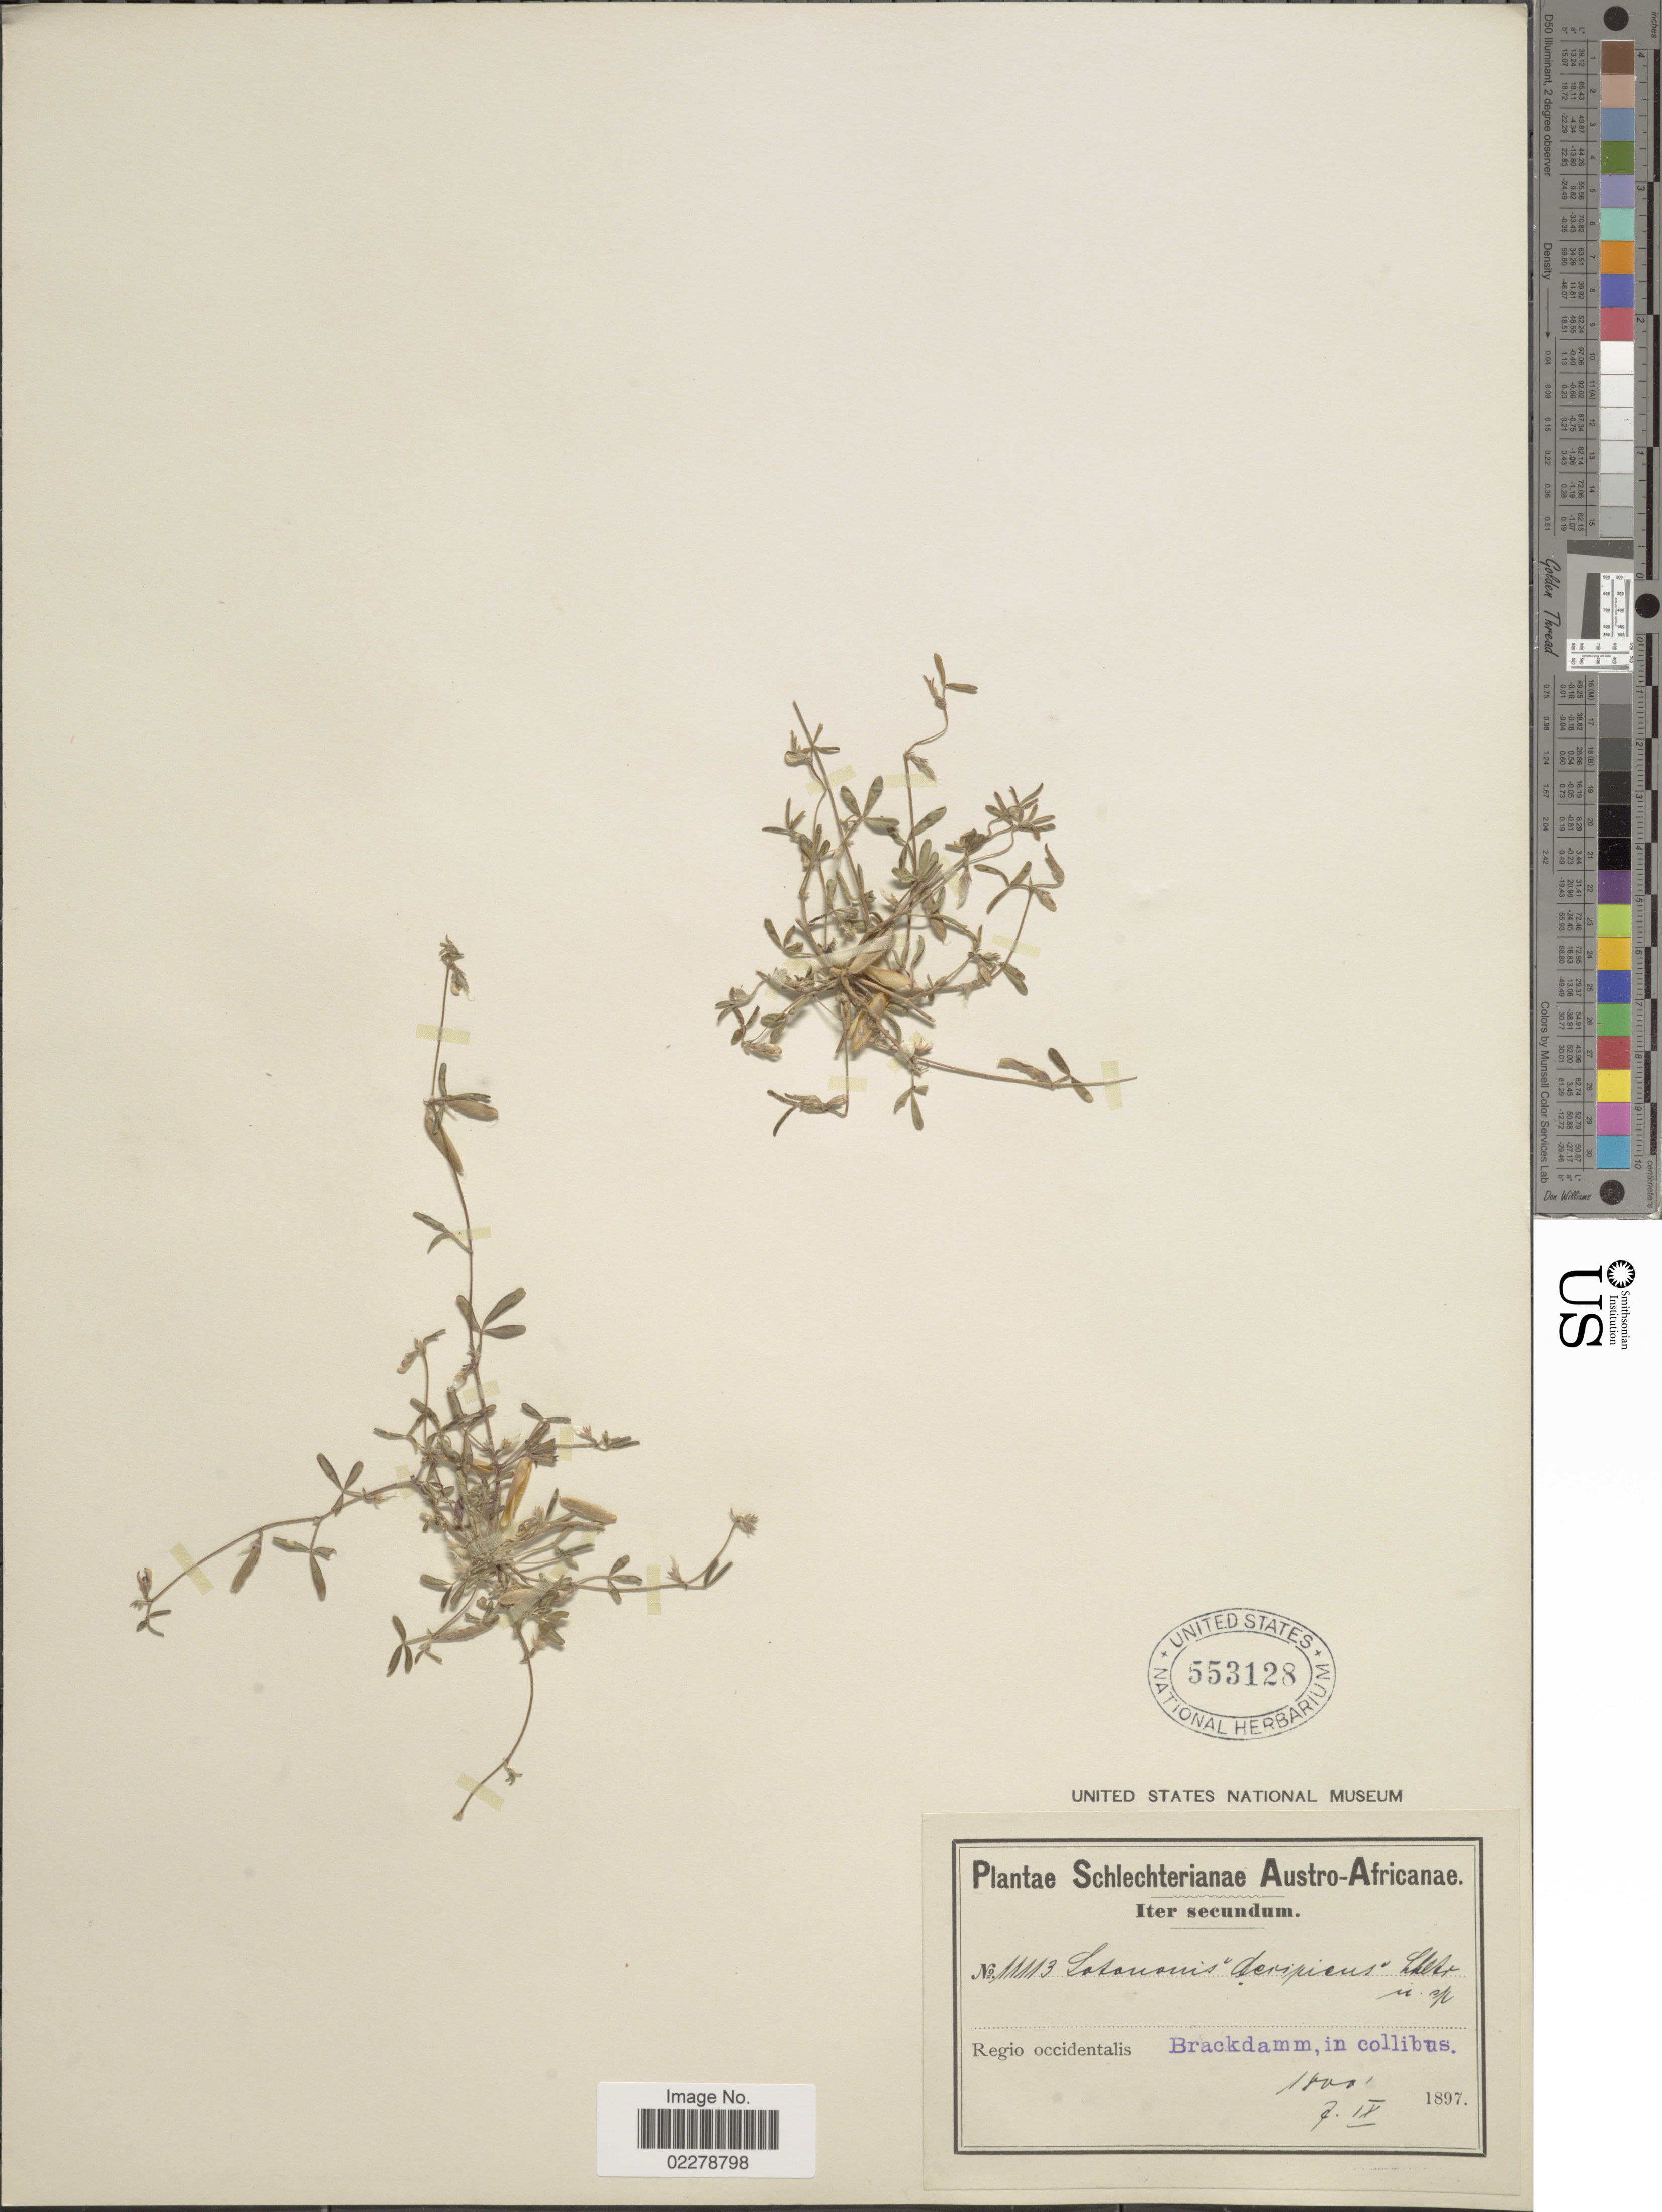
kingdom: Plantae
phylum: Tracheophyta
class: Magnoliopsida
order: Fabales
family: Fabaceae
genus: Lotononis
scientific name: Lotononis decipiens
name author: De Wild.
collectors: Schlechter, --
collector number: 1113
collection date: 1897-09-07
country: South Africa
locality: Austro- Africanae. Regio occidentalis.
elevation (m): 549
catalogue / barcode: US 553128